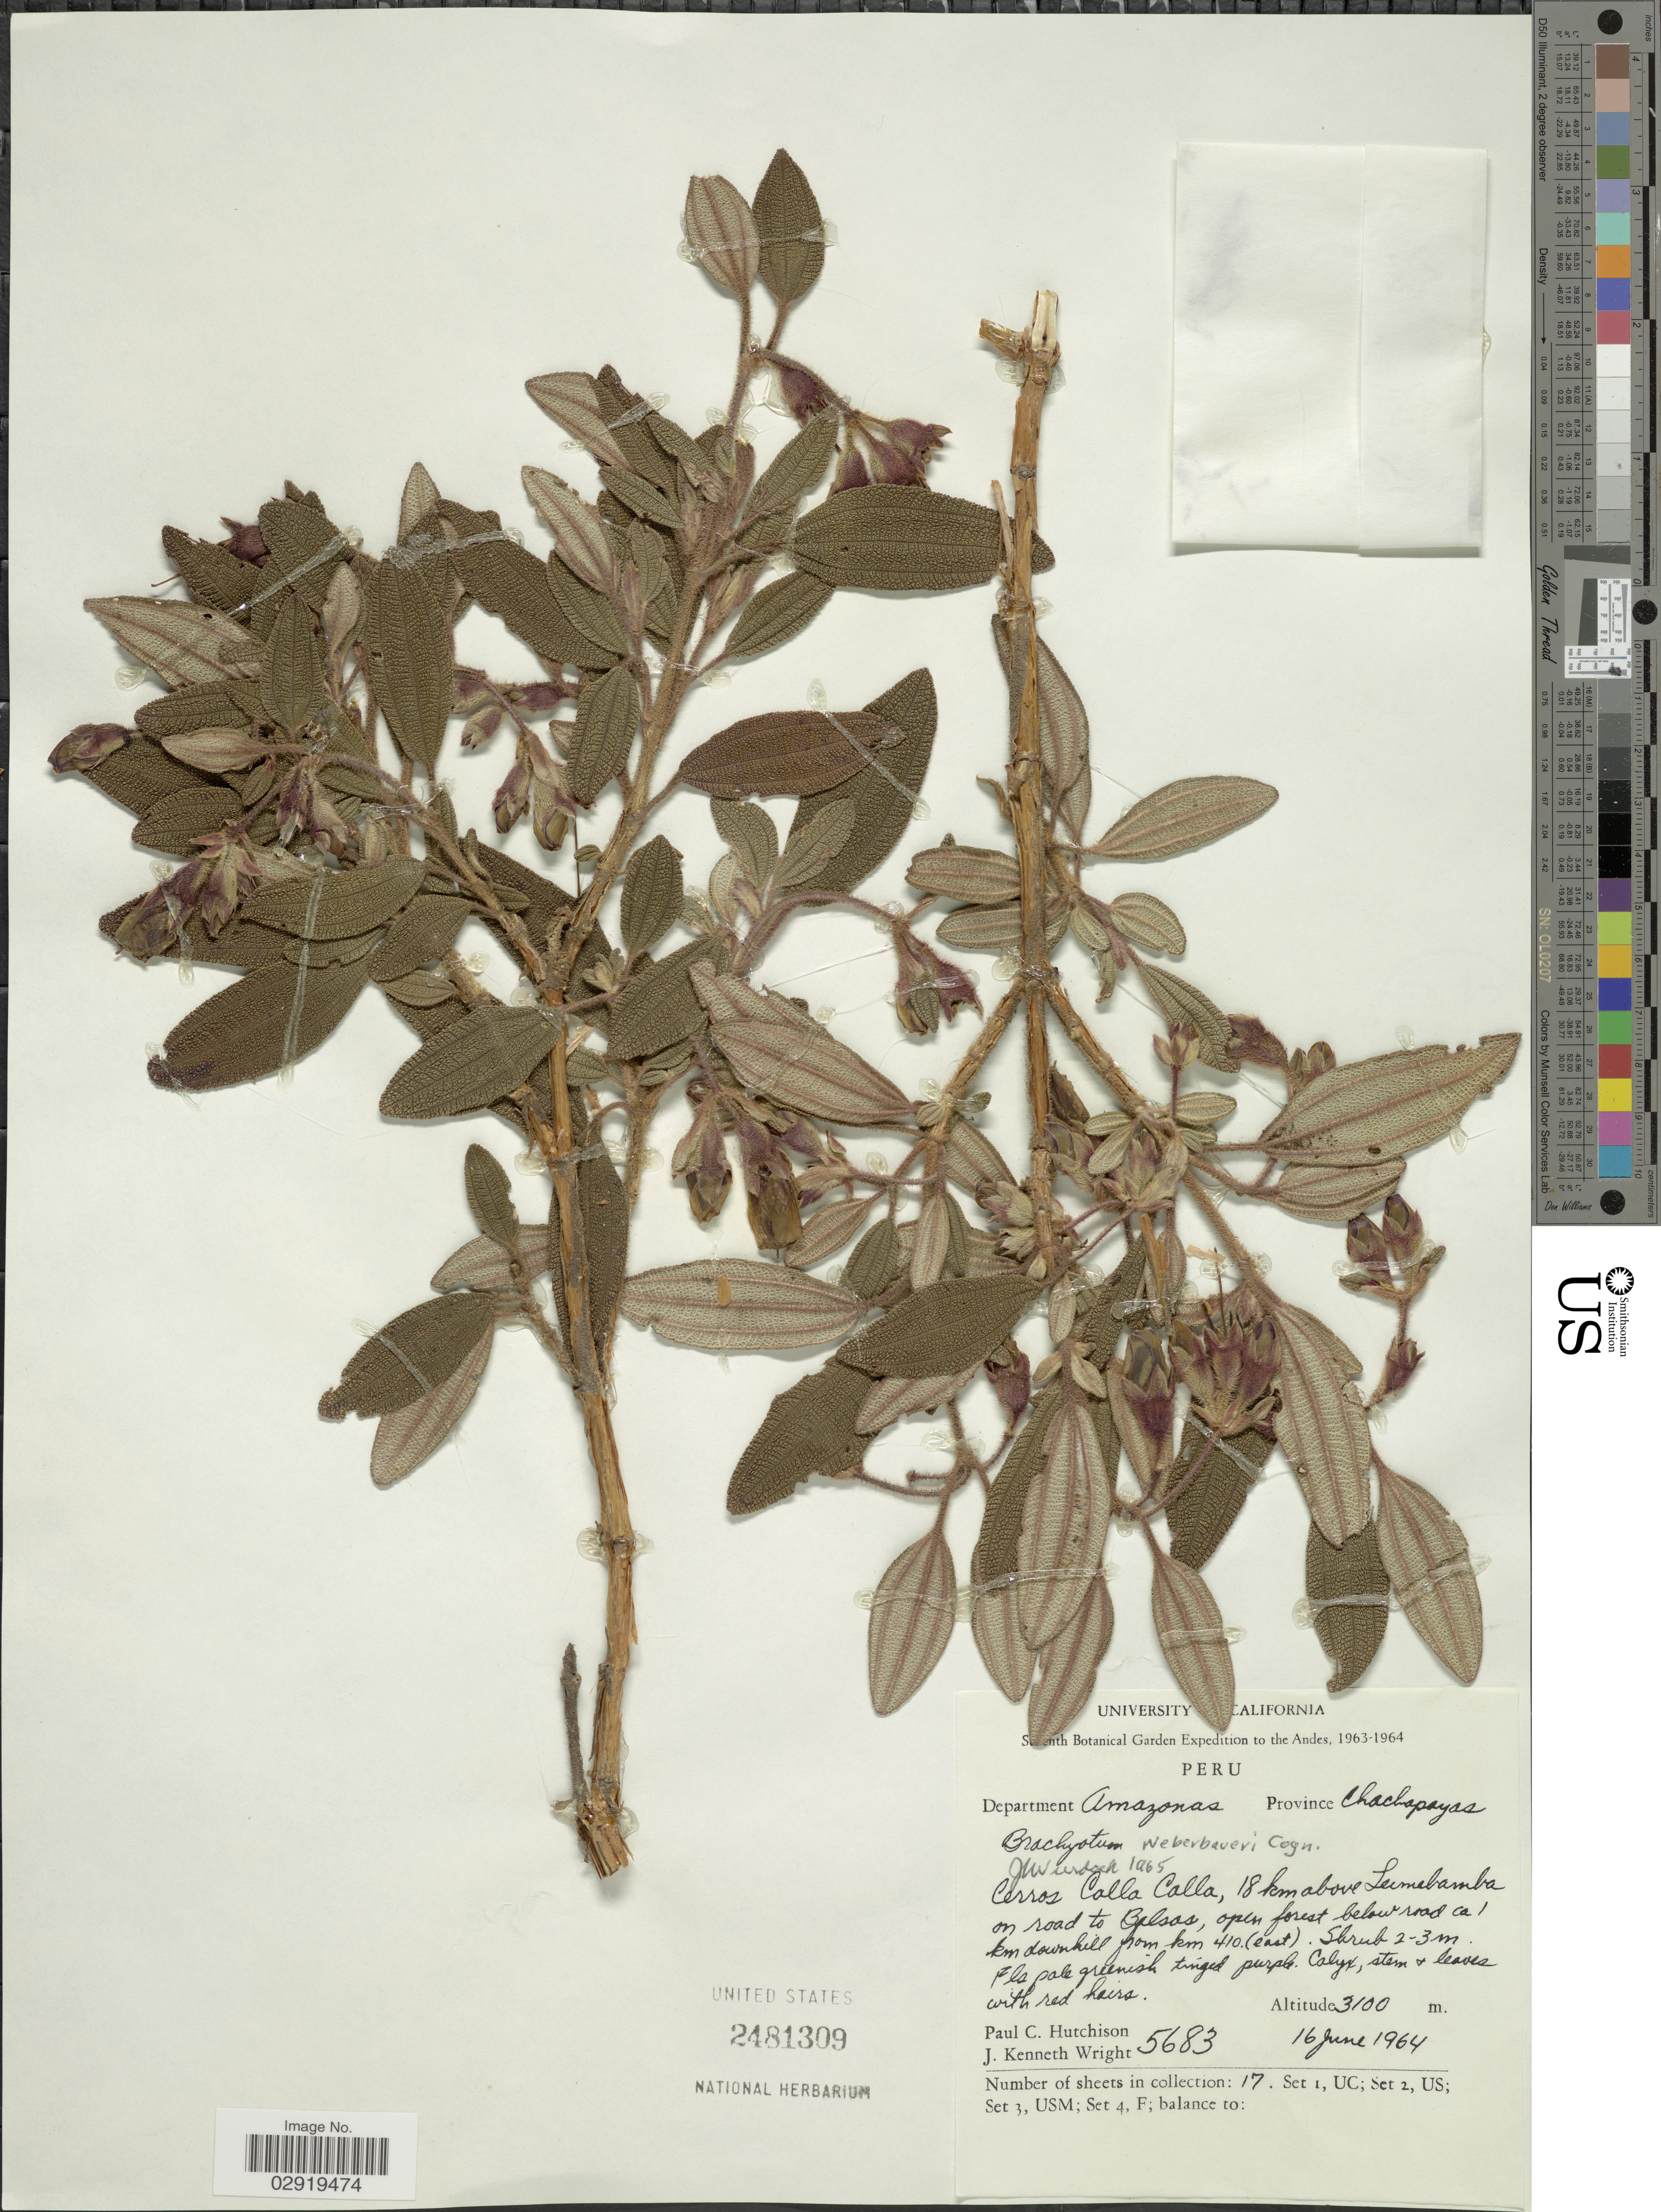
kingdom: Plantae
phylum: Tracheophyta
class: Magnoliopsida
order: Myrtales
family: Melastomataceae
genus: Brachyotum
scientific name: Brachyotum weberbaueri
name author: Cogn.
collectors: P. C. Hutchison & J. K. Wright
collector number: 5683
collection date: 1964-06-16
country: Peru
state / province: Amazonas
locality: Andes. Department Amazonas. Province Chachapoyas. Cerros Calla Calla, 18 km above Leimebamba on road to Balsas, open forest below road ca 1 km downhill from km 410 (east).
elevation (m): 3100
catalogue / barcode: US 2481309